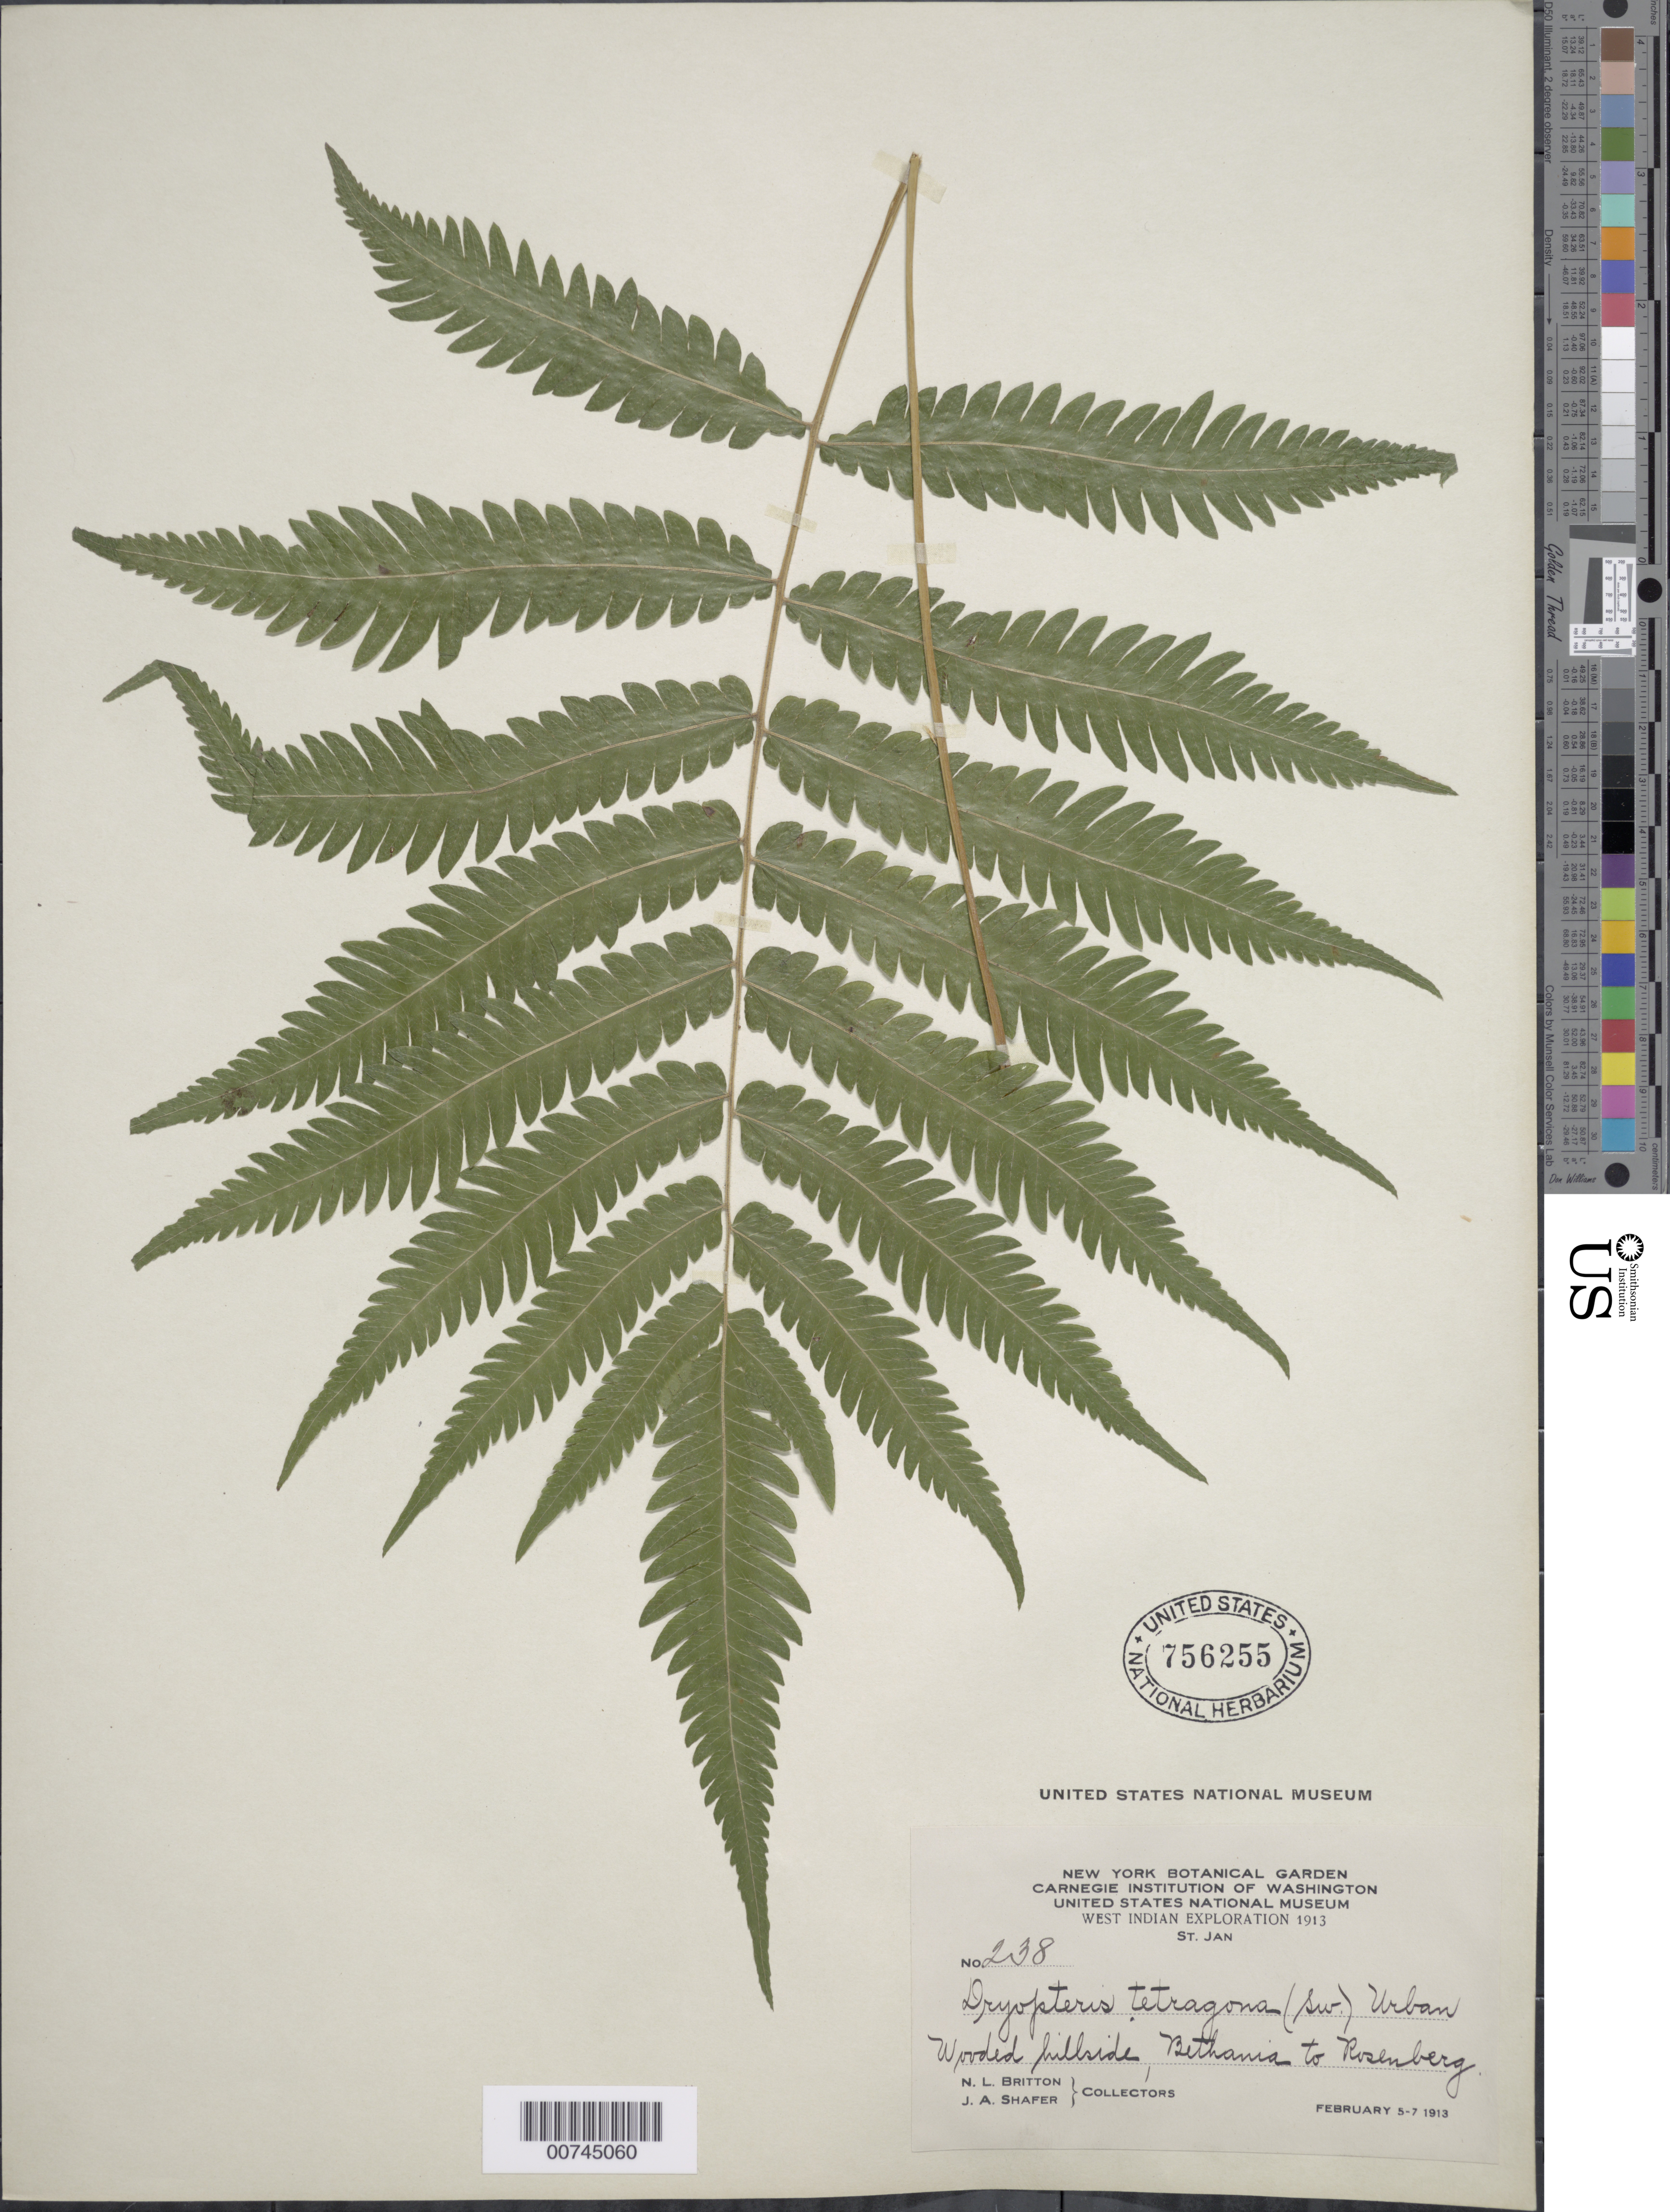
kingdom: Plantae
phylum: Tracheophyta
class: Polypodiopsida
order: Polypodiales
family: Thelypteridaceae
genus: Goniopteris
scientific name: Goniopteris tetragona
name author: (C. Presl) Sw.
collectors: N. Britton & J. A. Shafer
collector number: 238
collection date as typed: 05 Feb 1913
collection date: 1913-02-05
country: U.S. Virgin Islands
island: St. John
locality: Bethania to Rosenberg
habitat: Wooded hillside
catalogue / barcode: US 756255